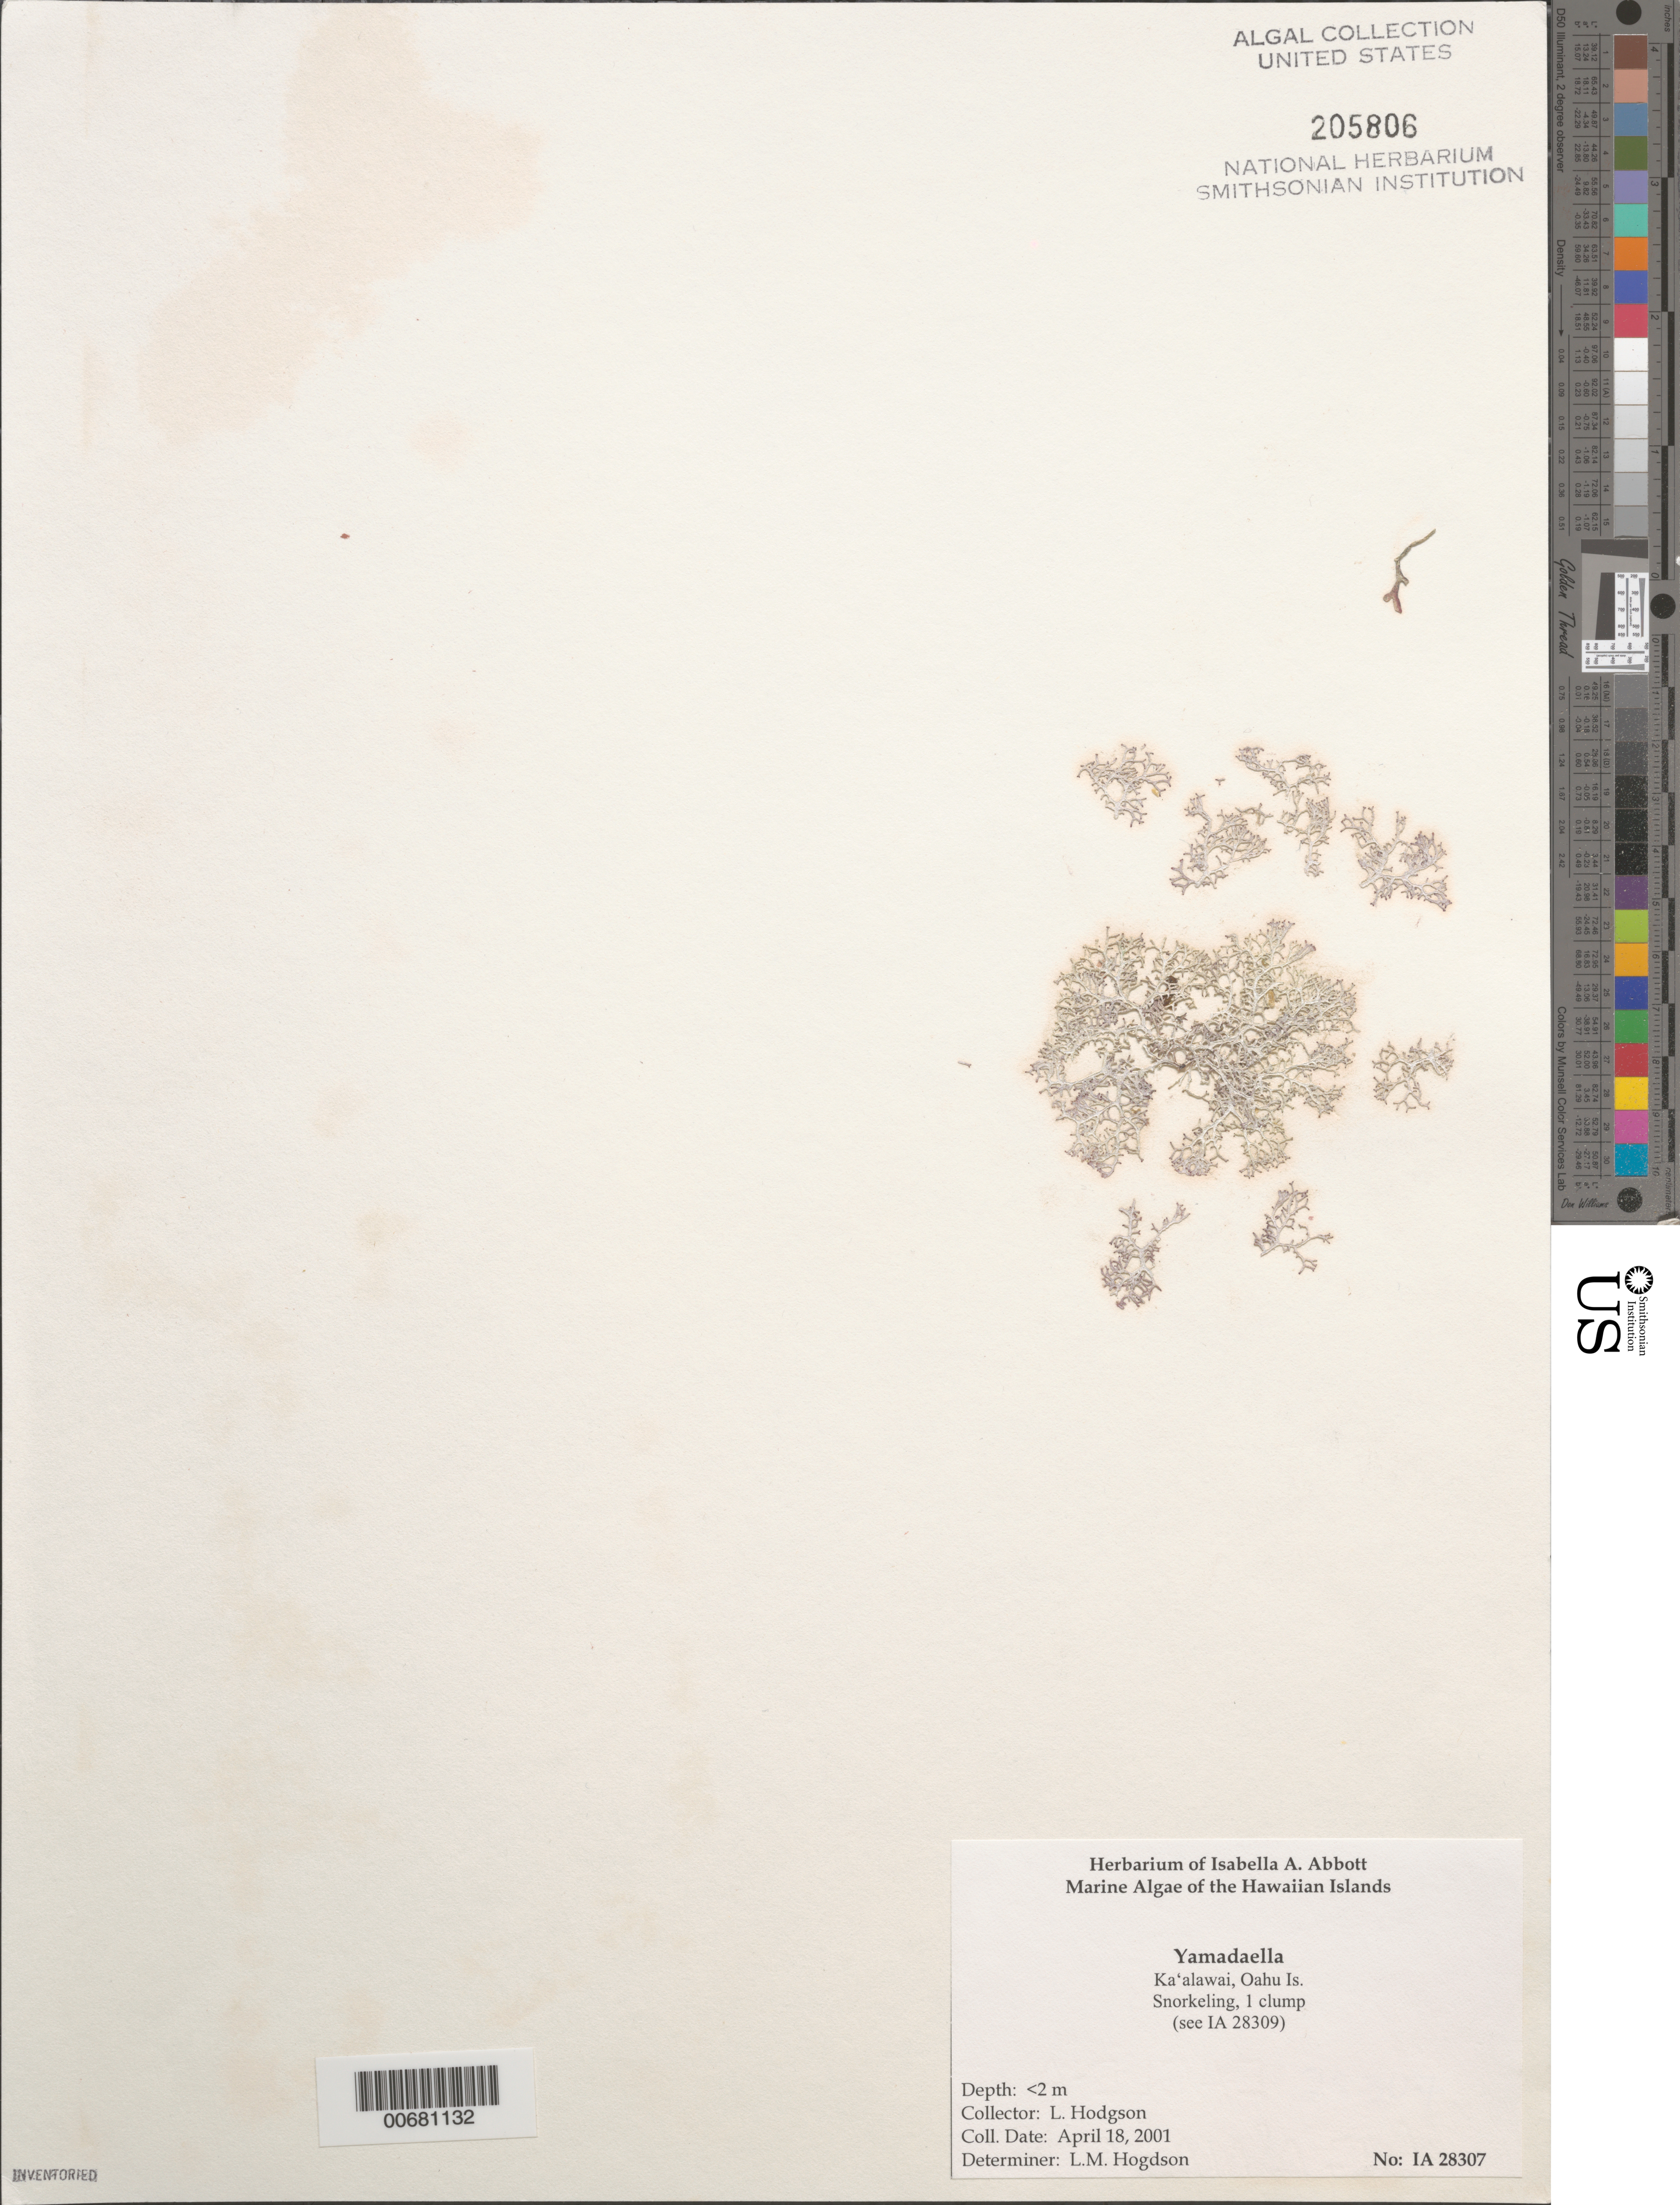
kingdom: Plantae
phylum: Rhodophyta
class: Florideophyceae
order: Nemaliales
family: Liagoraceae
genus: Yamadaella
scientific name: Yamadaella sp.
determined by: Hodgson, L. M.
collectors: L. M. Hodgson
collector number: IAA 28307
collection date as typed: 18 Apr 2001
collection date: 2001-04-18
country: United States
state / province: Hawaii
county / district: Honolulu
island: Oahu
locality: Ka'alawai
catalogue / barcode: US 205806